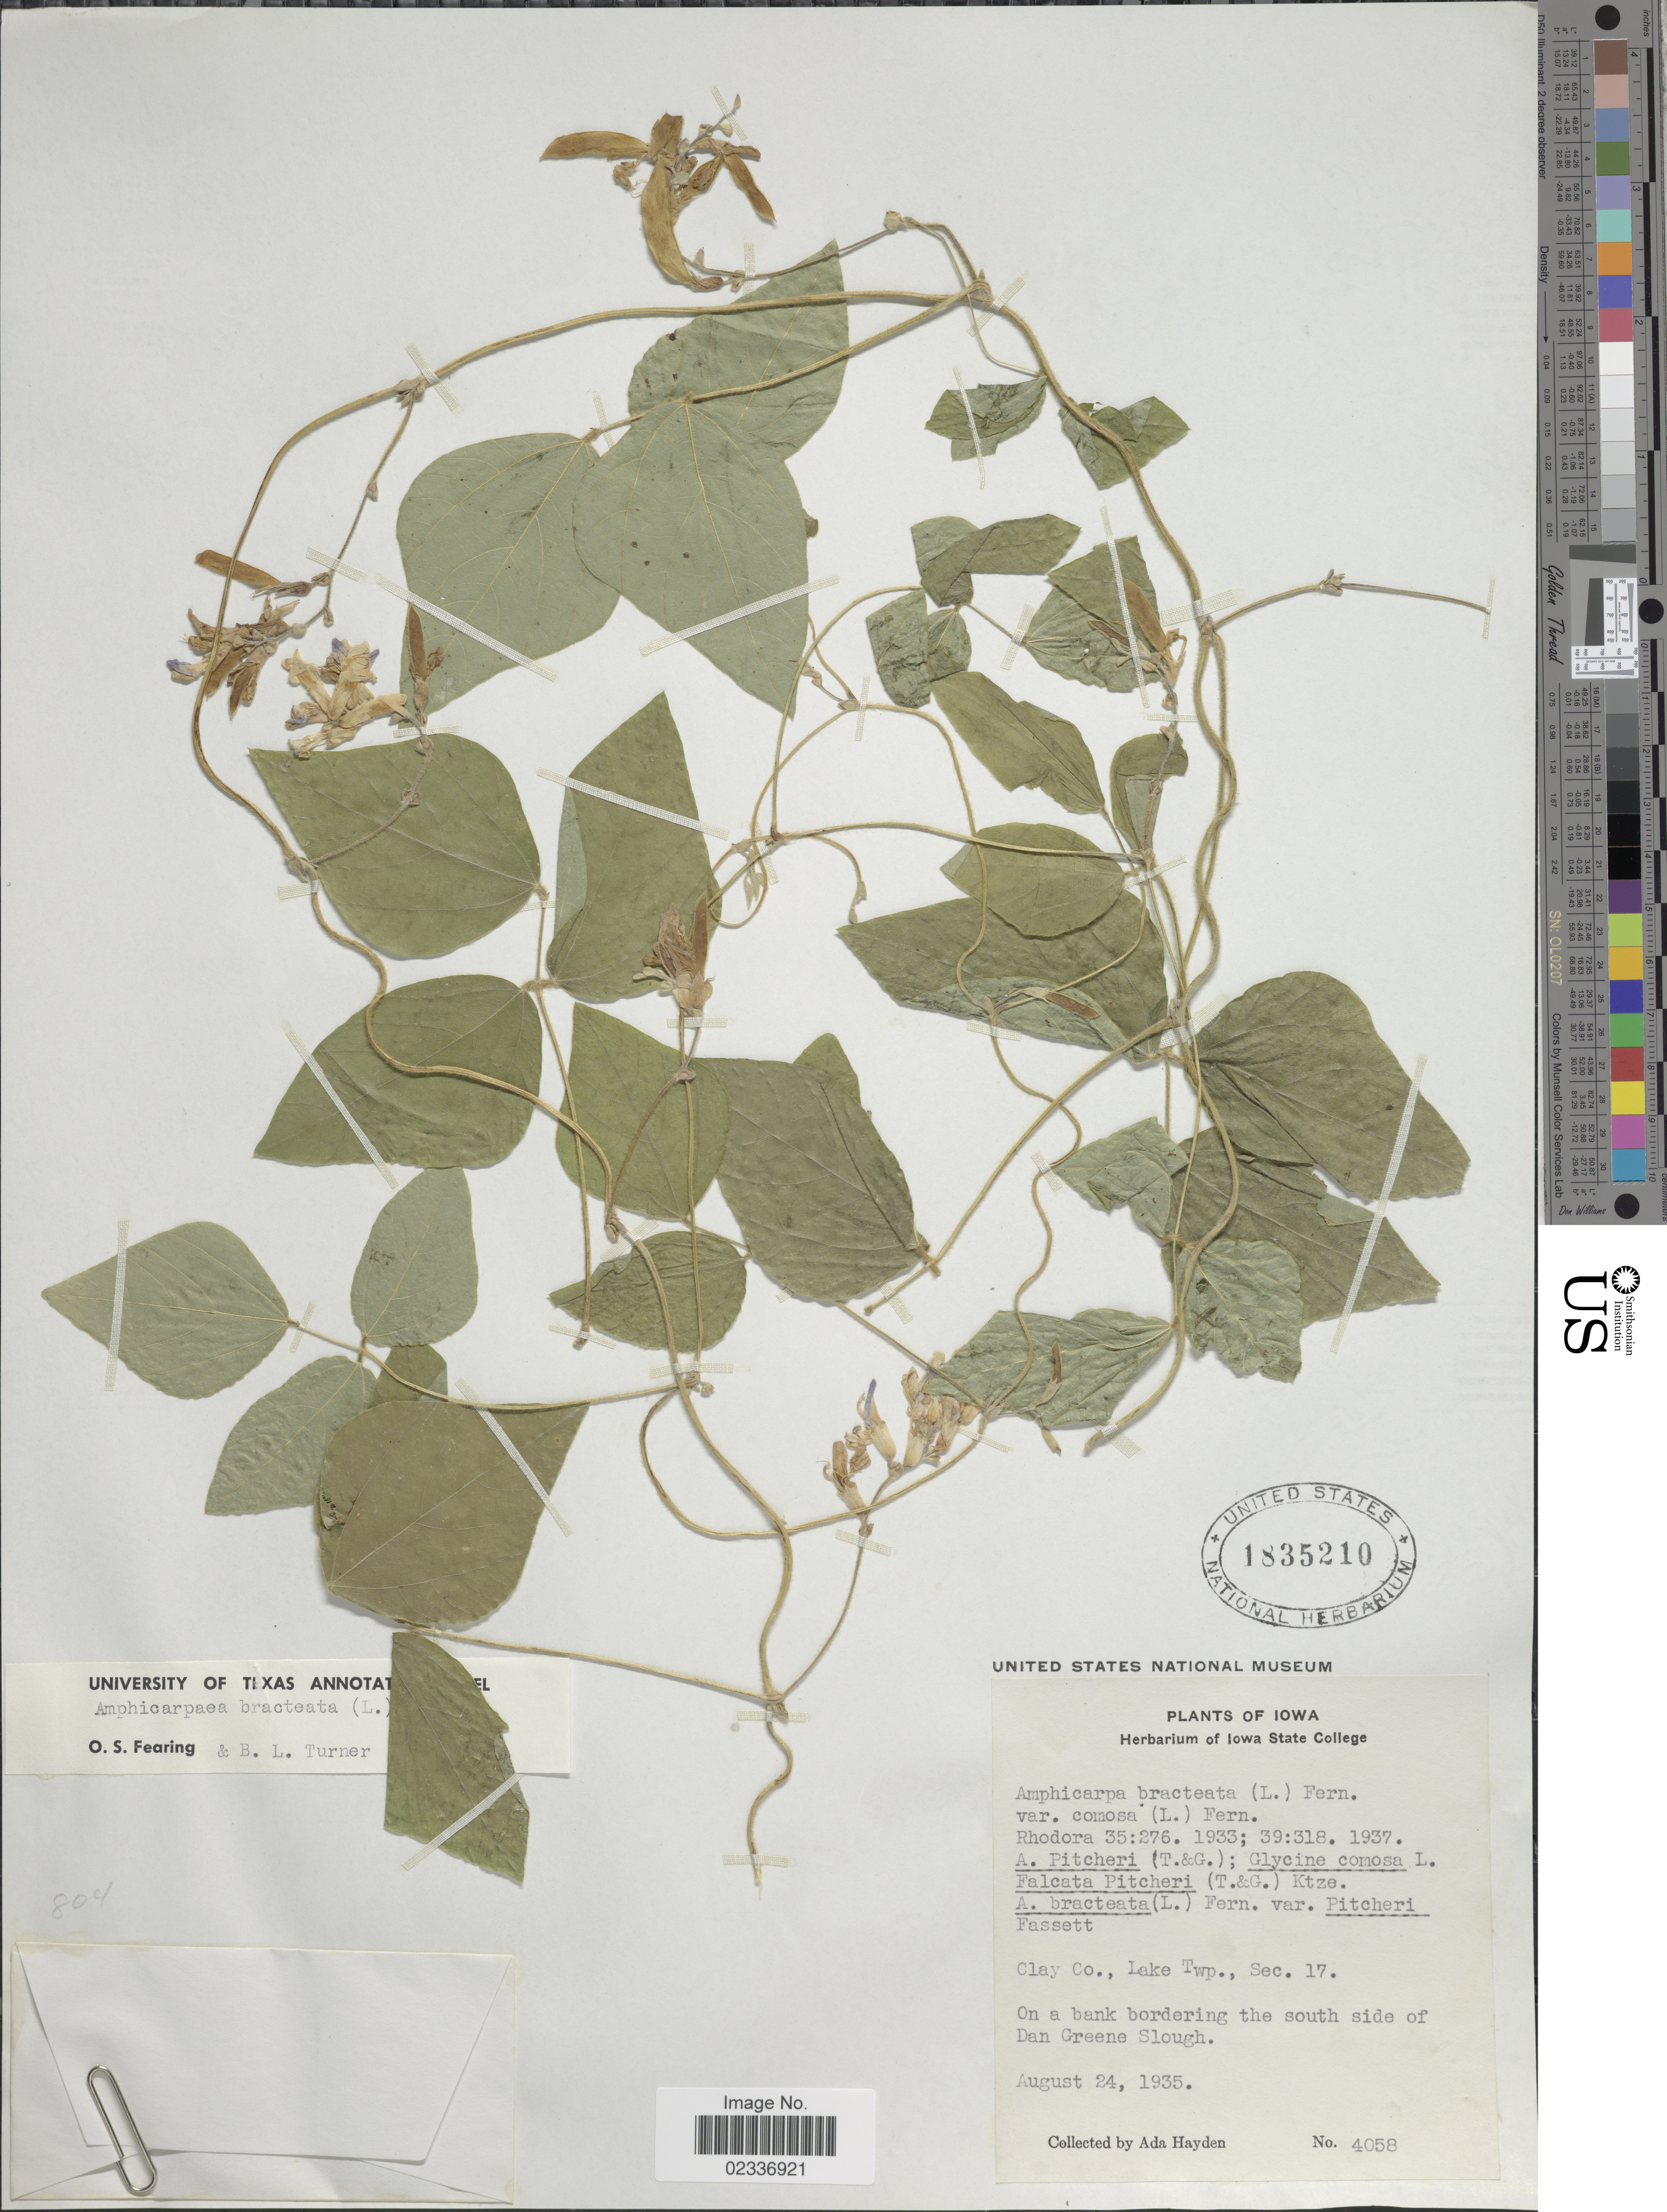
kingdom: Plantae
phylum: Tracheophyta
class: Magnoliopsida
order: Fabales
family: Fabaceae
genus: Amphicarpaea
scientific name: Amphicarpaea bracteata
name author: (L.) Fernald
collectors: Ada Hayden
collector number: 4058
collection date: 1935-08-24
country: United States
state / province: Iowa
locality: Clay Co., Lake Twp., Sec. 17. The south side of Dan Greene Slough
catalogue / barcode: US 1835210